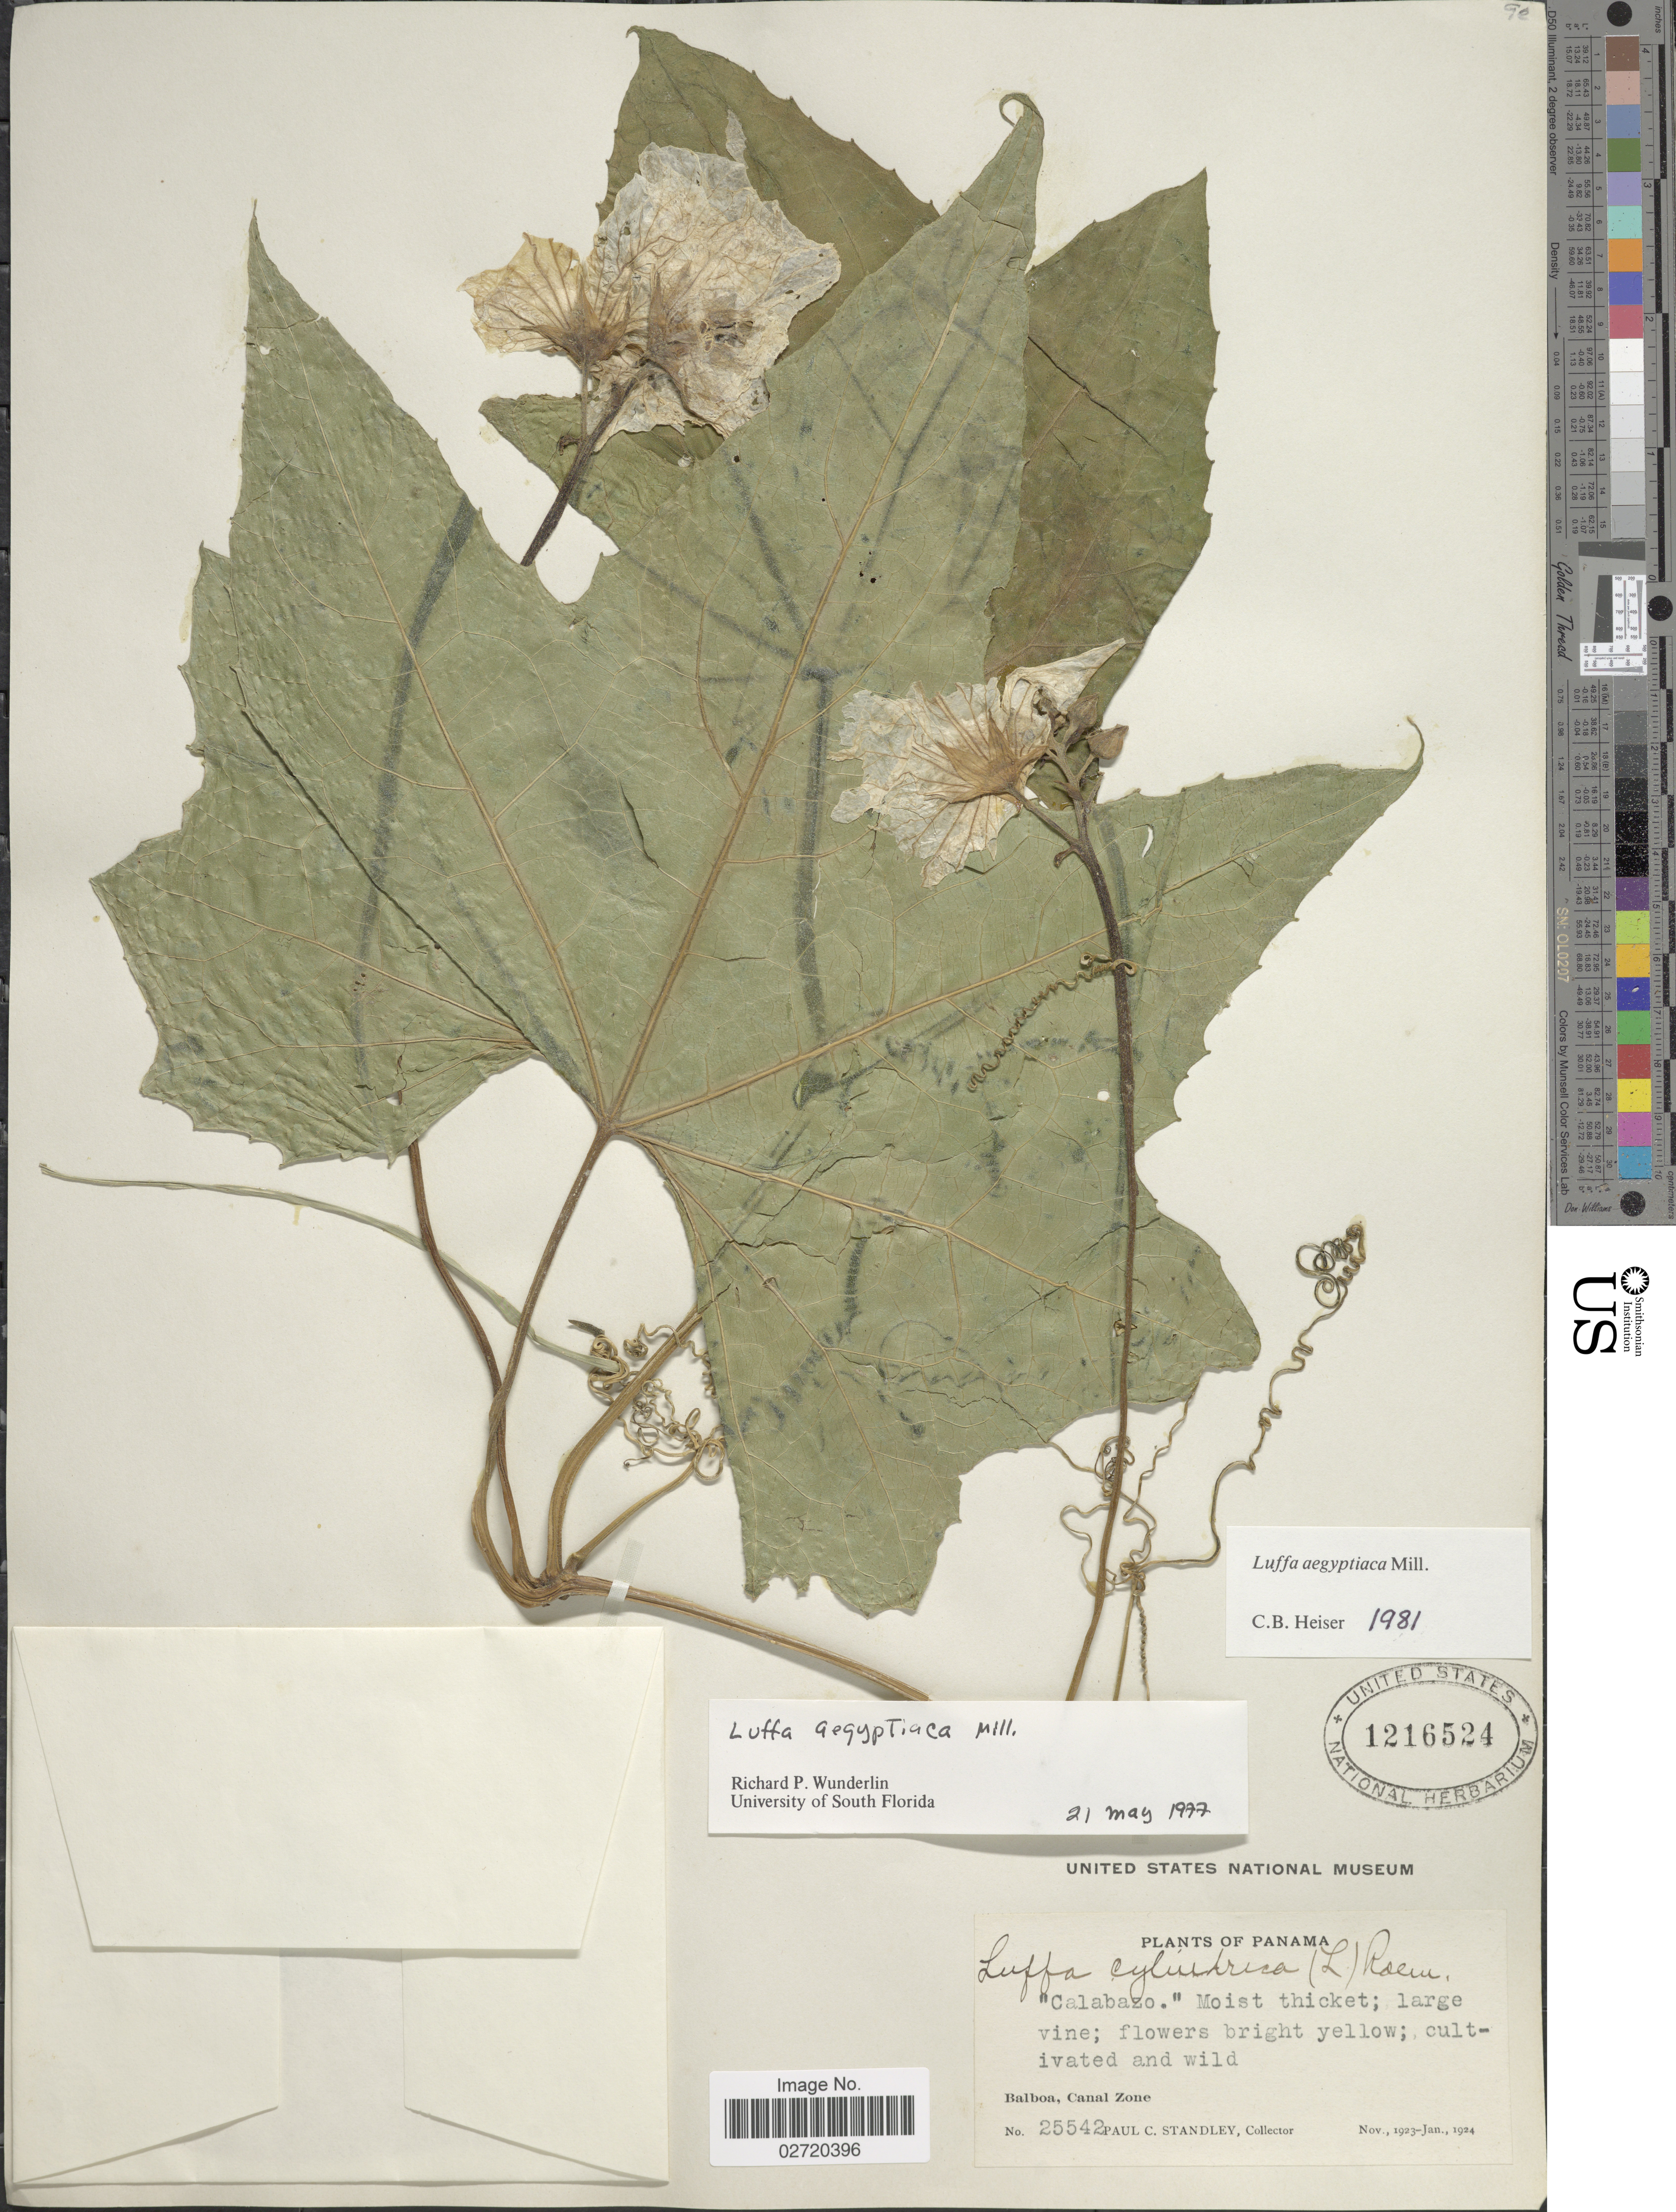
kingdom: Plantae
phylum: Tracheophyta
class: Magnoliopsida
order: Cucurbitales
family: Cucurbitaceae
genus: Luffa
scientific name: Luffa aegyptiaca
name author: Mill.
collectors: P. C. Standley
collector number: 25542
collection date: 1923-11/1924-01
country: Panama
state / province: Colón / Panamá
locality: Balboa, Canal Zone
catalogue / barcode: US 1216524